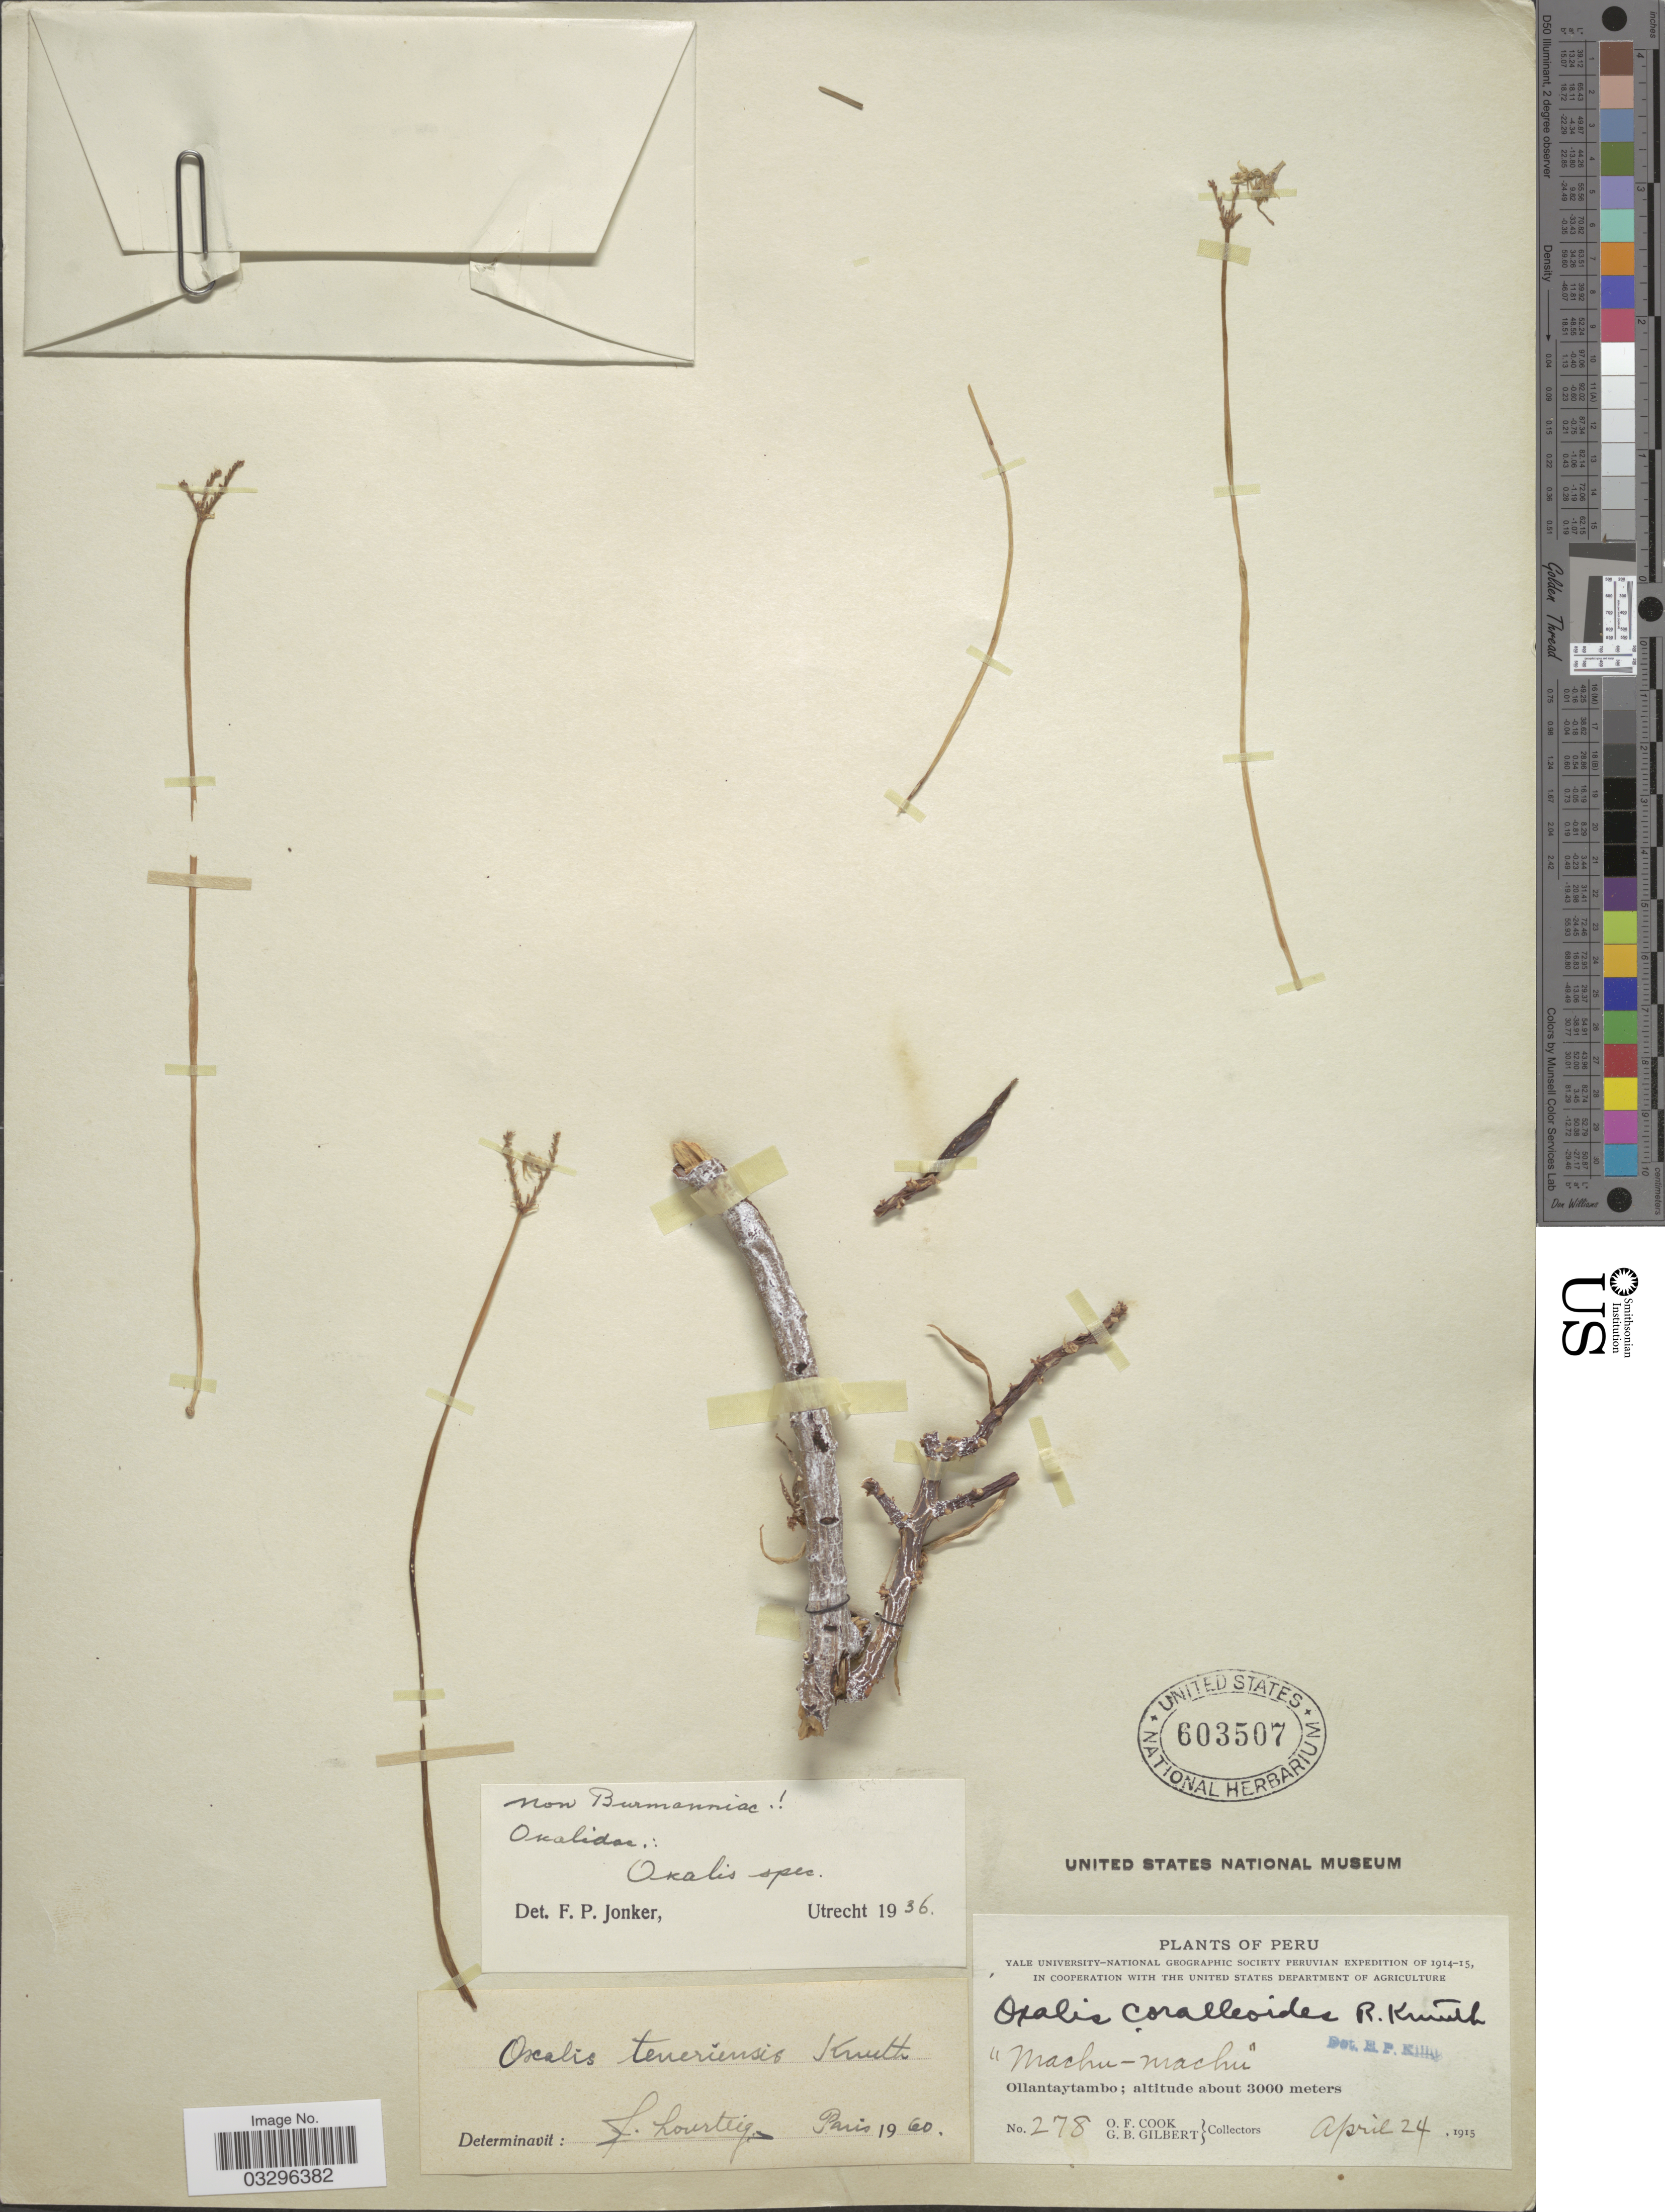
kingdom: Plantae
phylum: Tracheophyta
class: Magnoliopsida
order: Oxalidales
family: Oxalidaceae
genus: Oxalis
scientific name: Oxalis teneriensis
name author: R. Knuth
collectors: O. F. Cook & G. B. Gilbert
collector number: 278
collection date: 1915-04-24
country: Peru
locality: Ollantaytambo.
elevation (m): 3000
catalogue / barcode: US 603507